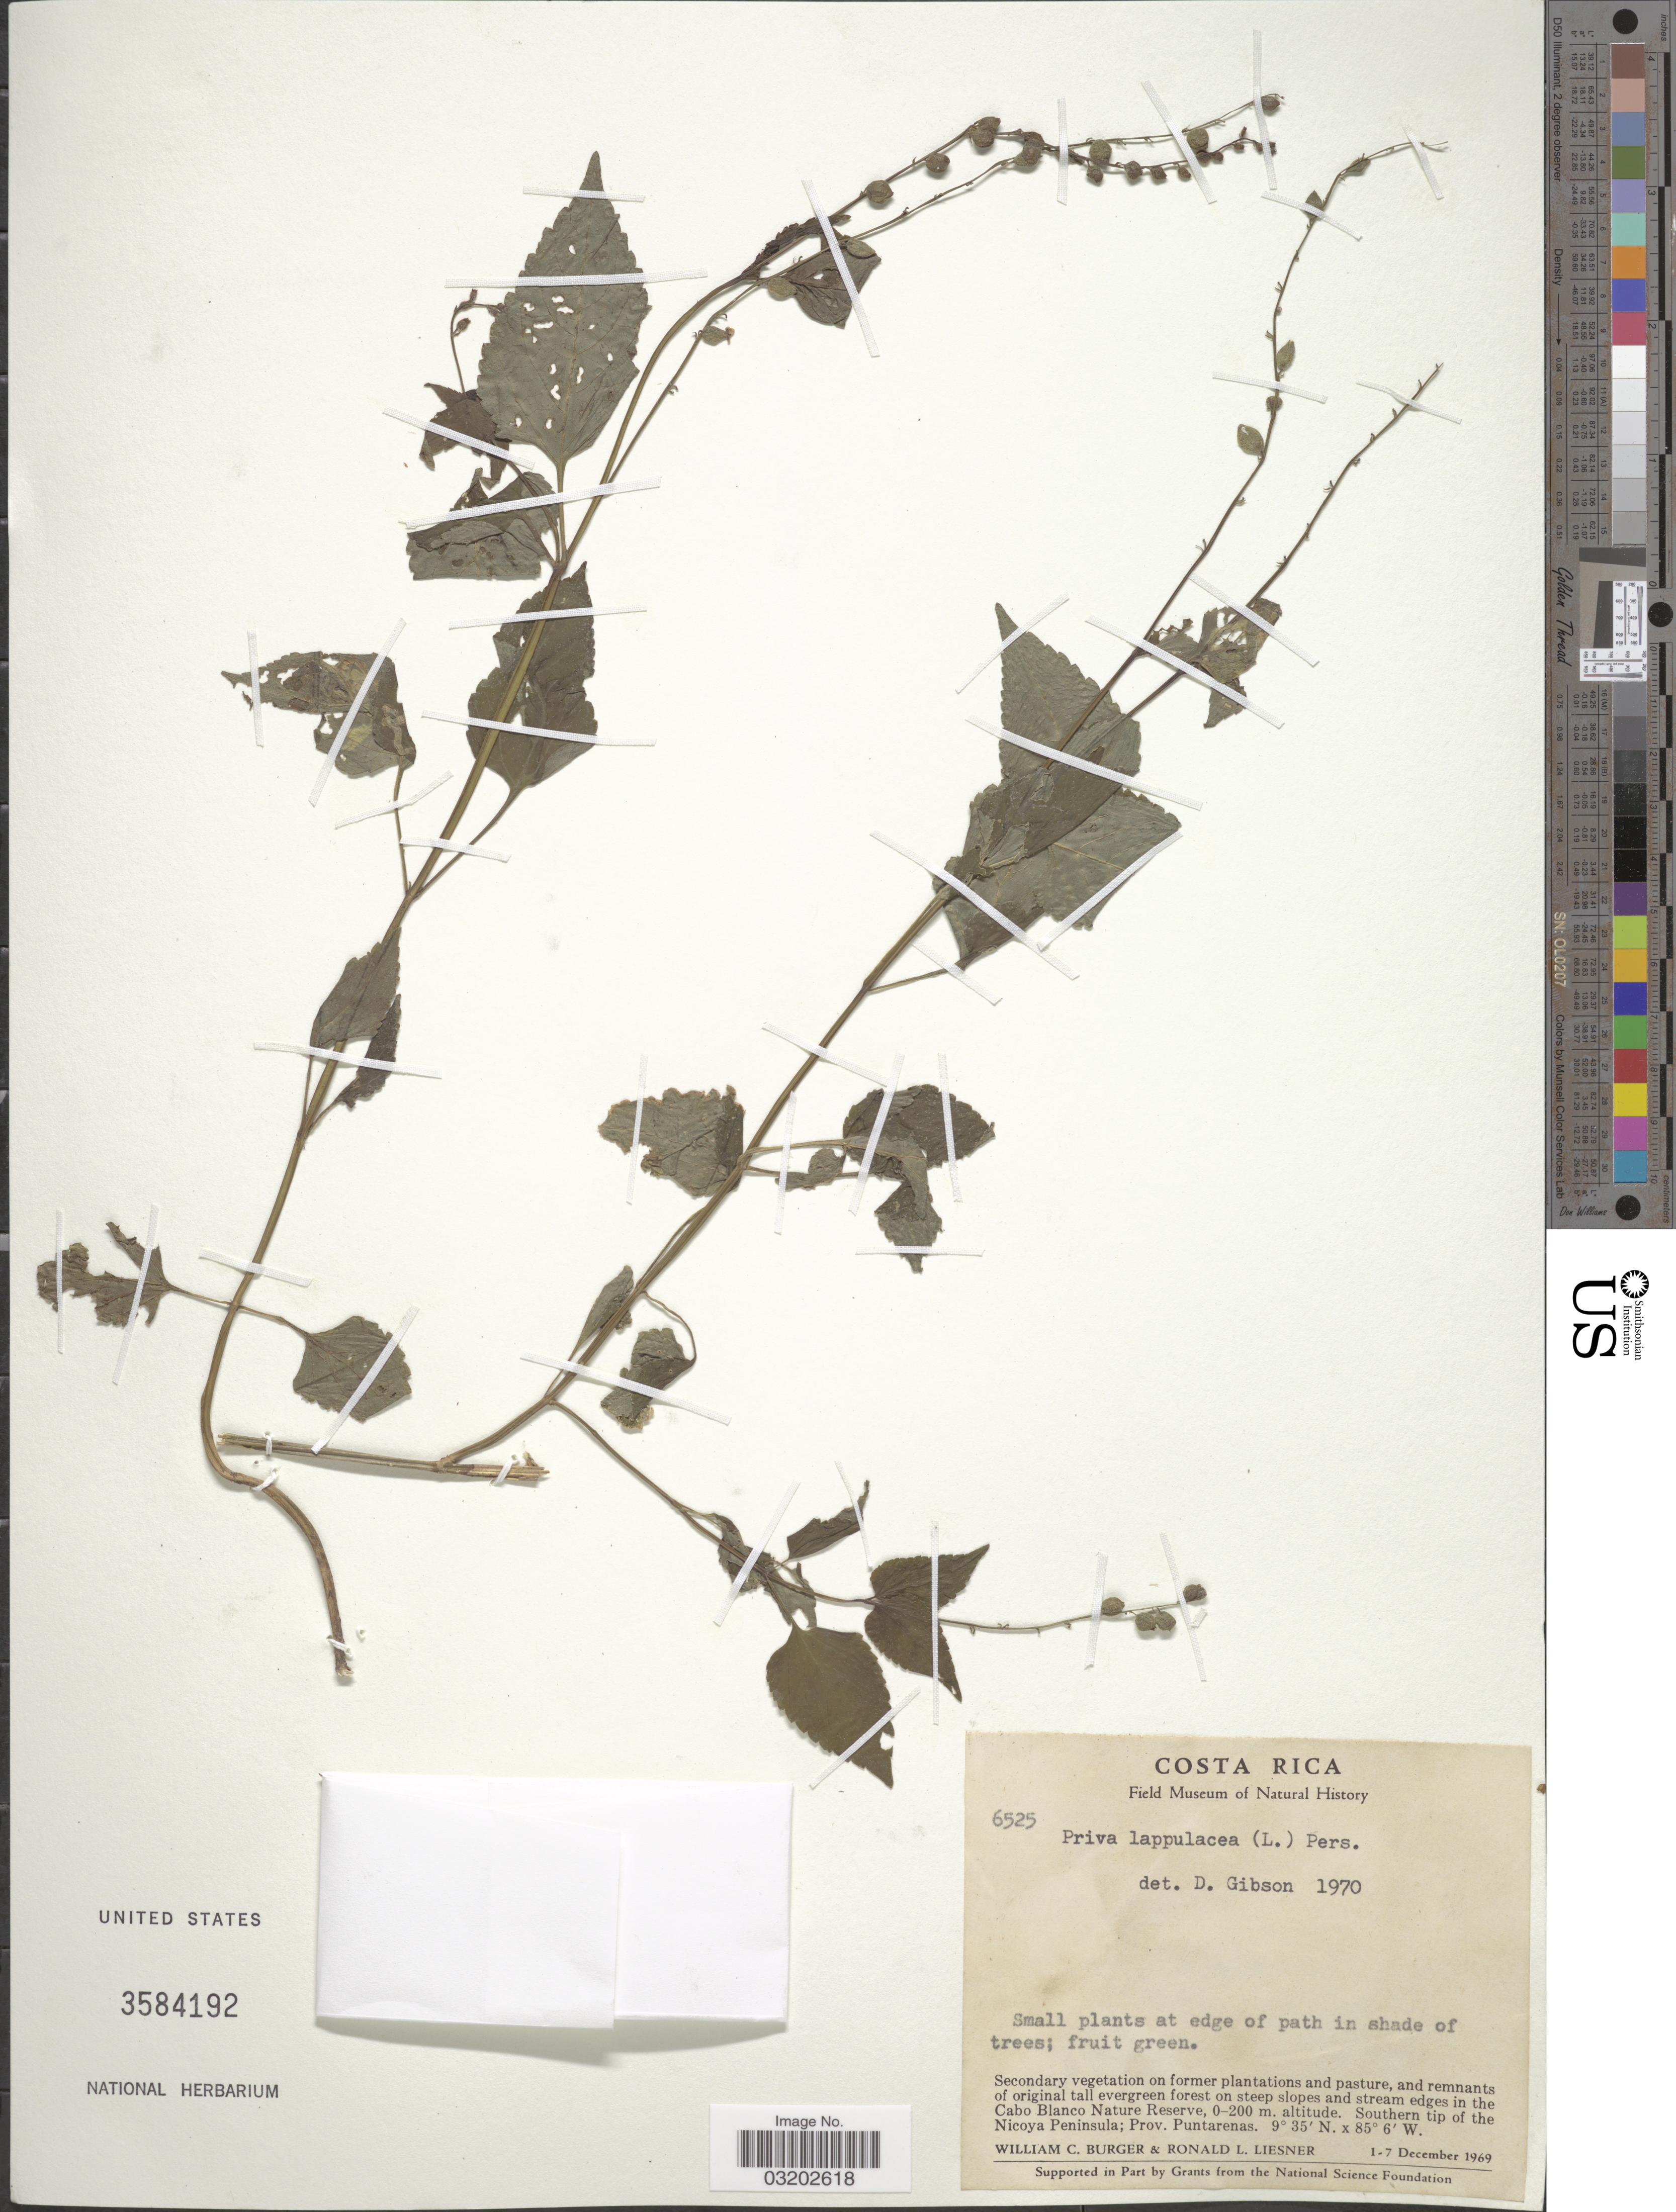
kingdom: Plantae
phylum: Tracheophyta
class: Magnoliopsida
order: Lamiales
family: Verbenaceae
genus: Priva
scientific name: Priva lappulacea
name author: (L.) Pers.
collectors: W. Burger & R. L. Liesner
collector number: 6525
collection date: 1969-12-01/1969-12-07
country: Costa Rica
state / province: Puntarenas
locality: On steep slopes and stream edges in the Cabo Blanco Nature Reserve, Southern tip of the Nicoya Peninsula.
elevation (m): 0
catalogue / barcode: US 3584191